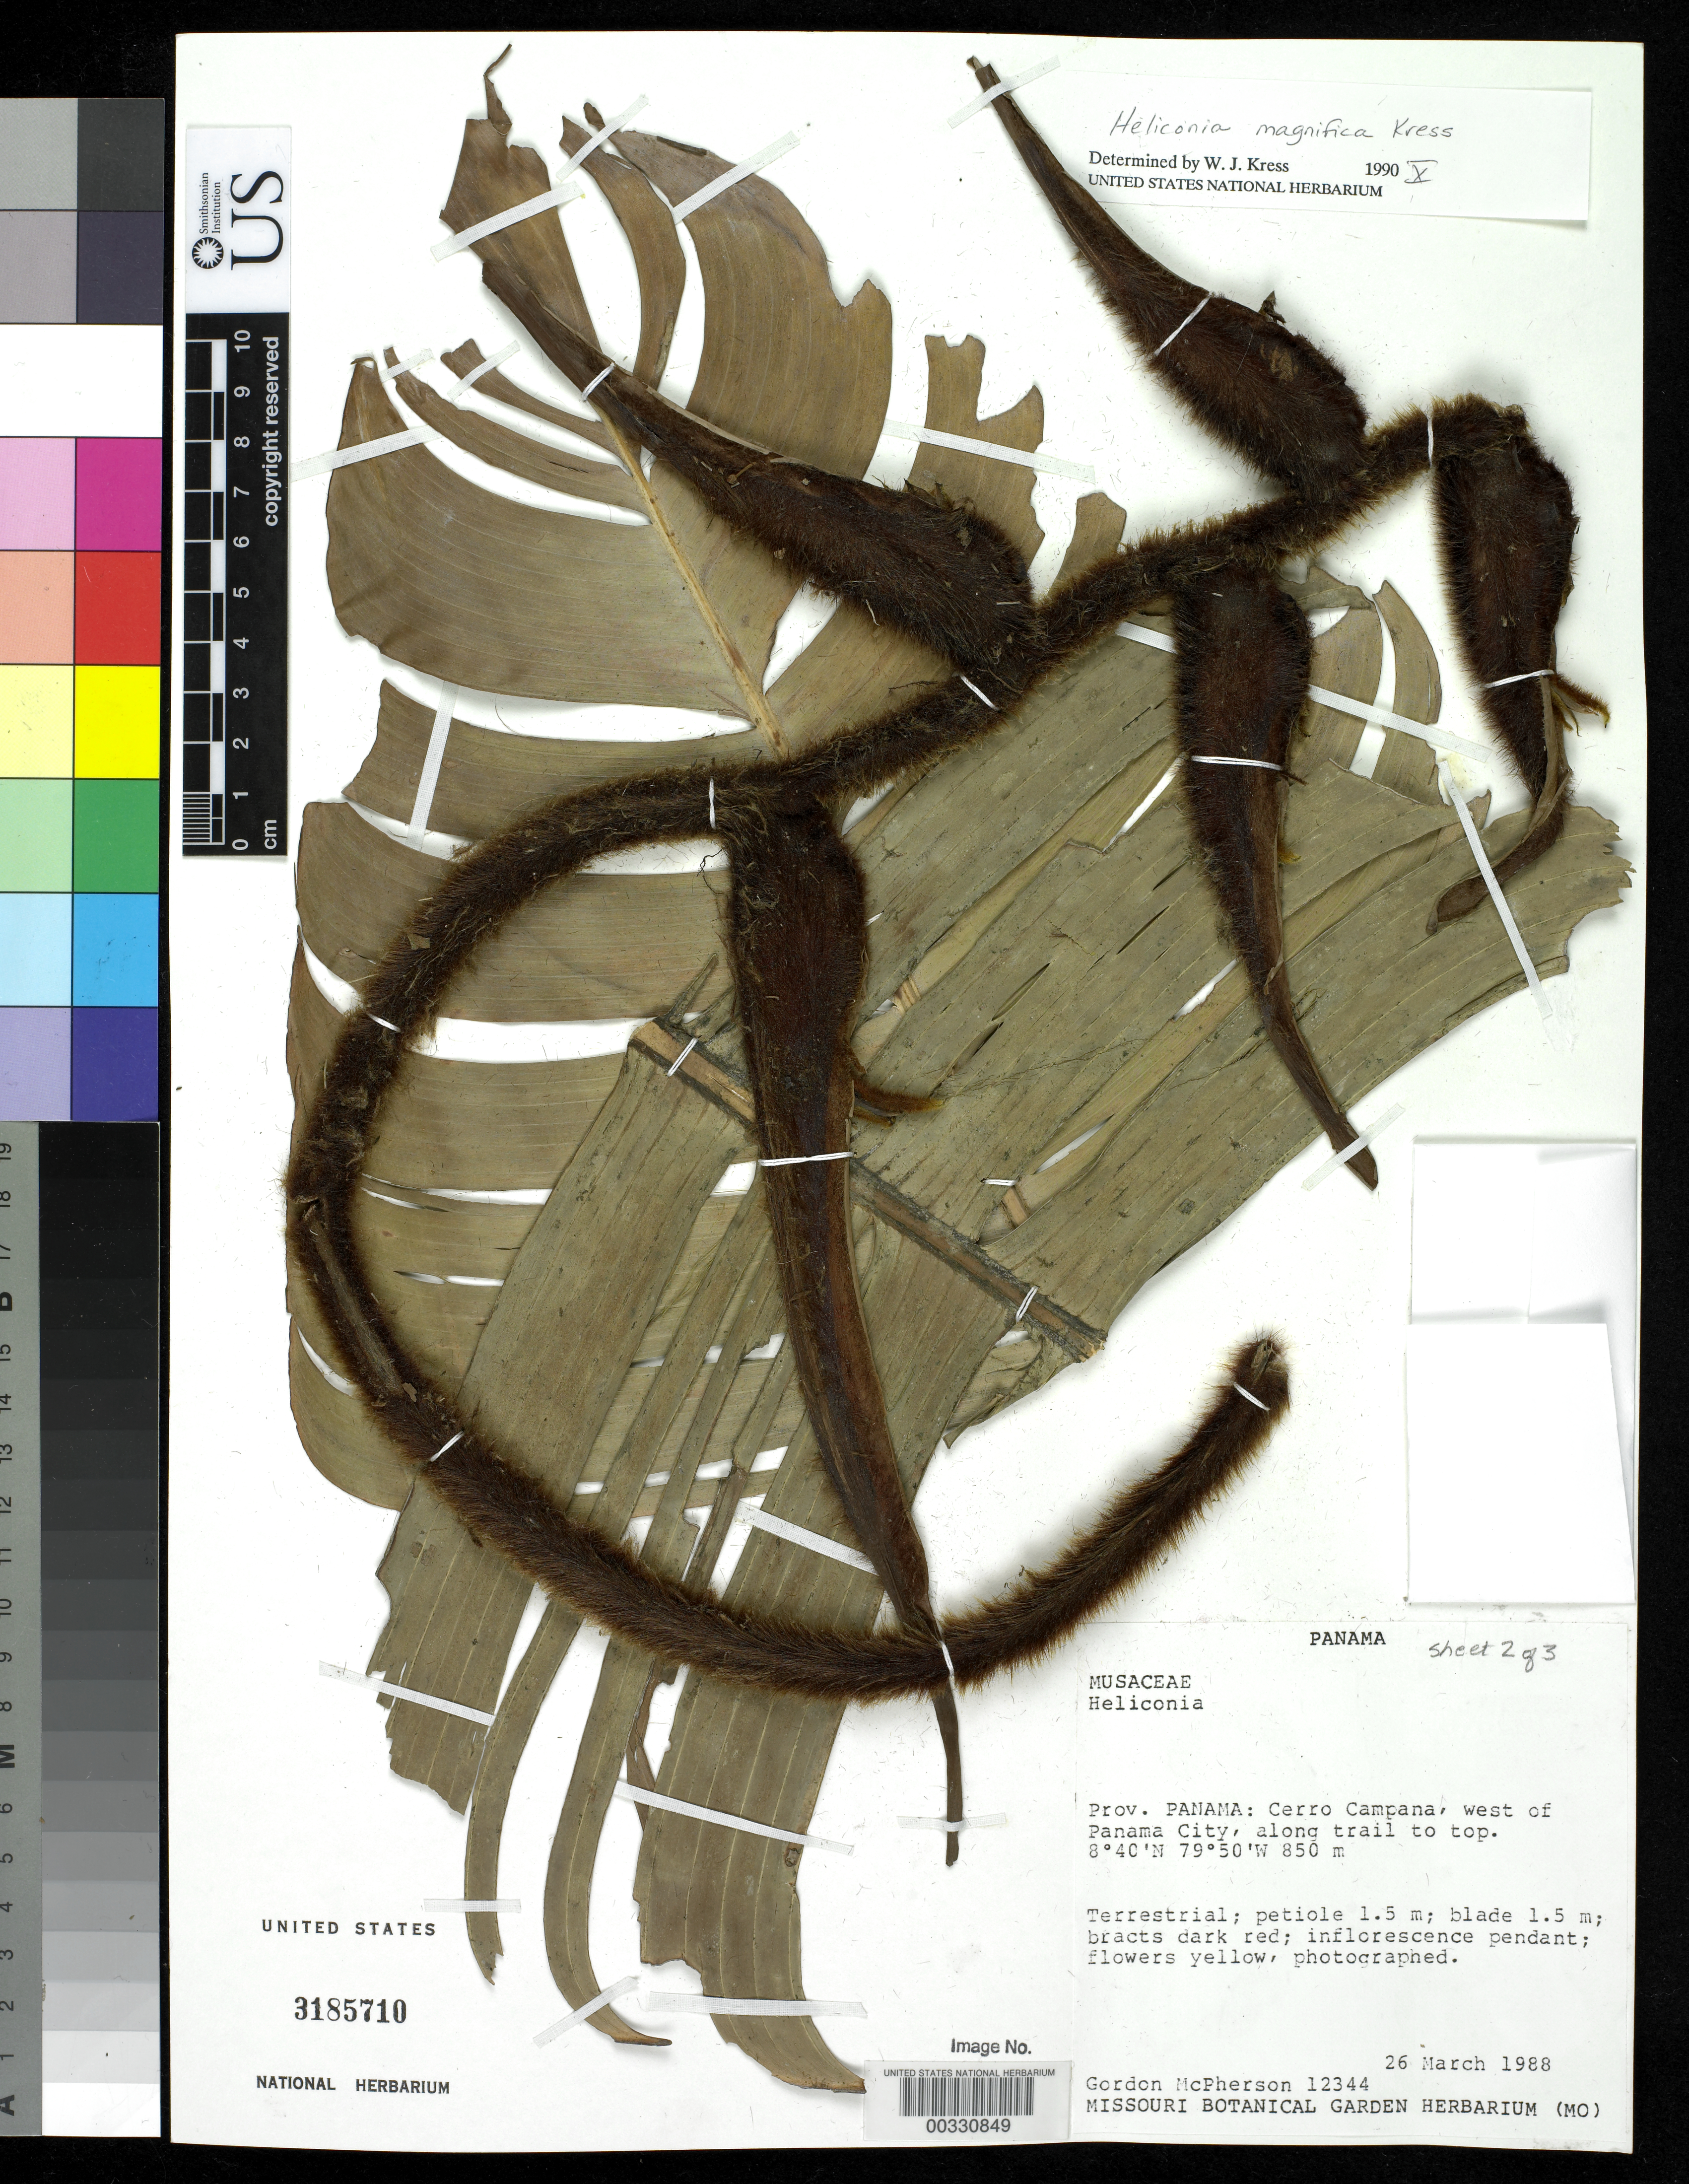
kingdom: Plantae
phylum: Tracheophyta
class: Liliopsida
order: Zingiberales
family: Heliconiaceae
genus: Heliconia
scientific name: Heliconia magnifica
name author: W.J. Kress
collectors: G. D. McPherson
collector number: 12344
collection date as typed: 26 Mar 1988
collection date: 1988-03-26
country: Panama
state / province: Panamá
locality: Cerro Campana, W of Panama City, along trail to top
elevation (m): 850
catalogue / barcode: US 3185710